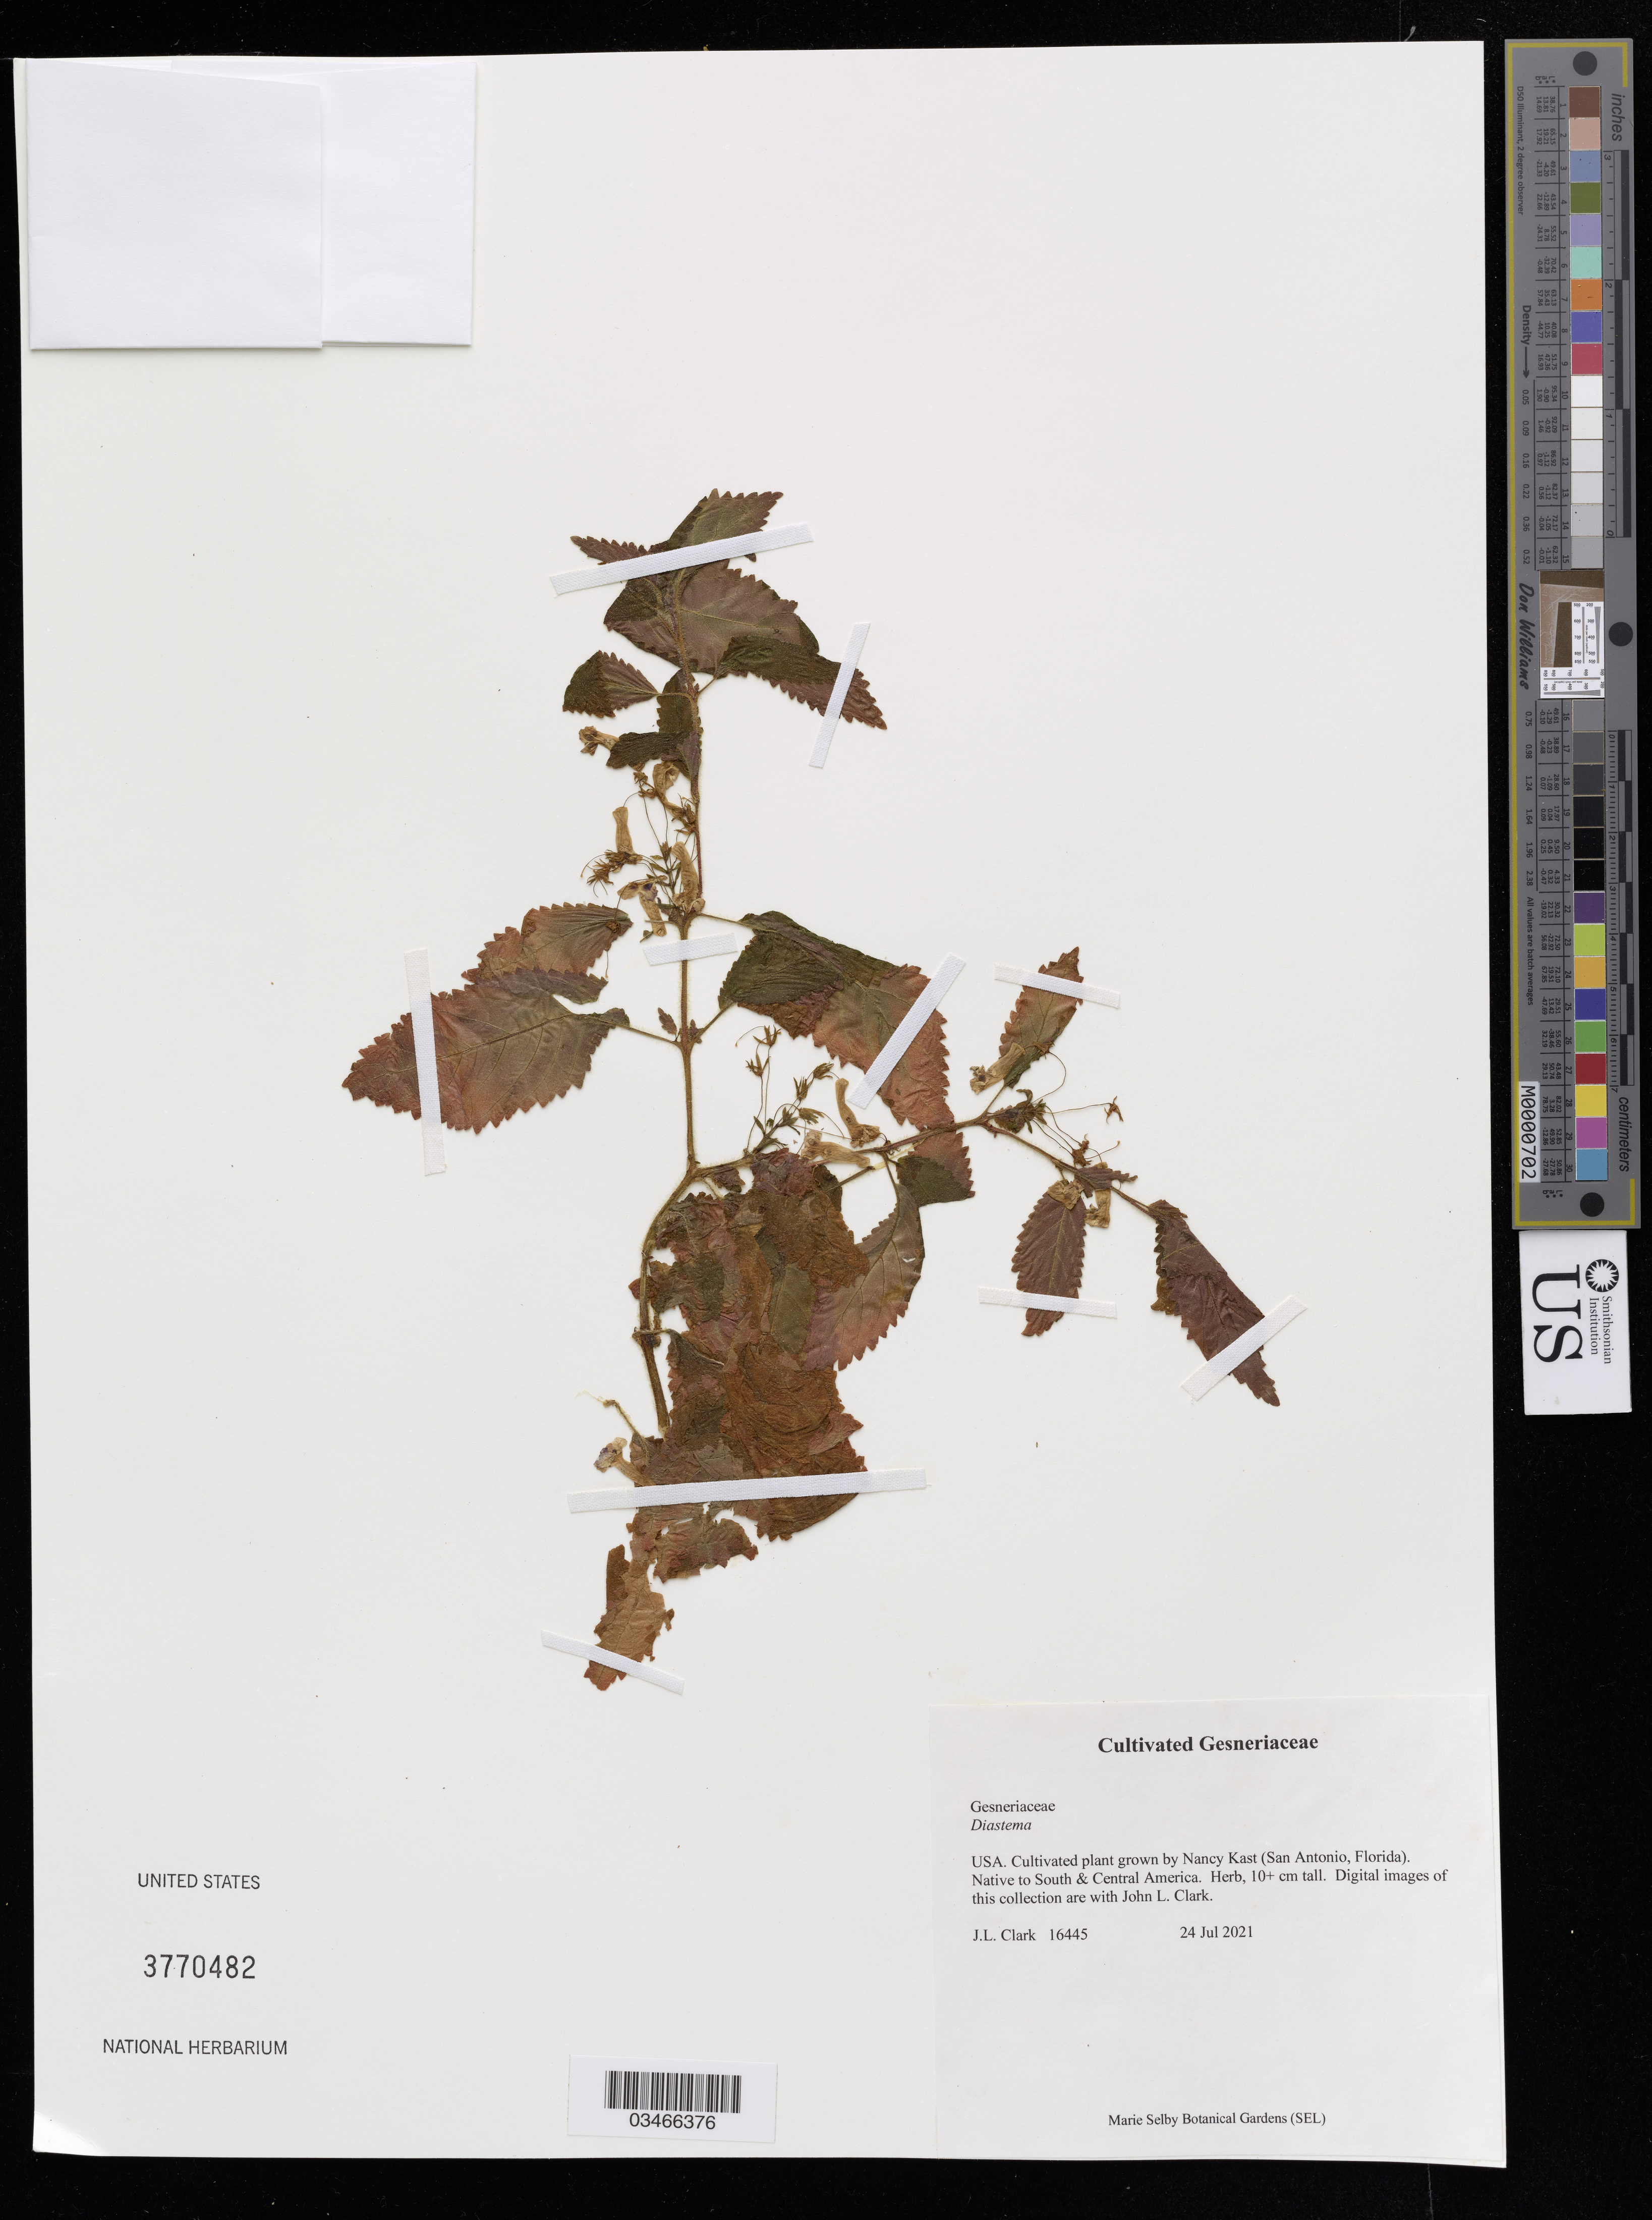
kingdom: Plantae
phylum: Tracheophyta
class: Magnoliopsida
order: Lamiales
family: Gesneriaceae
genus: Diastema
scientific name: Diastema sp.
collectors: J. Clark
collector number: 16445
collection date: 2021-07-24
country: United States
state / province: Florida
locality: (San Antonio, Florida). Native to South & Central America.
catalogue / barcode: US 3770482